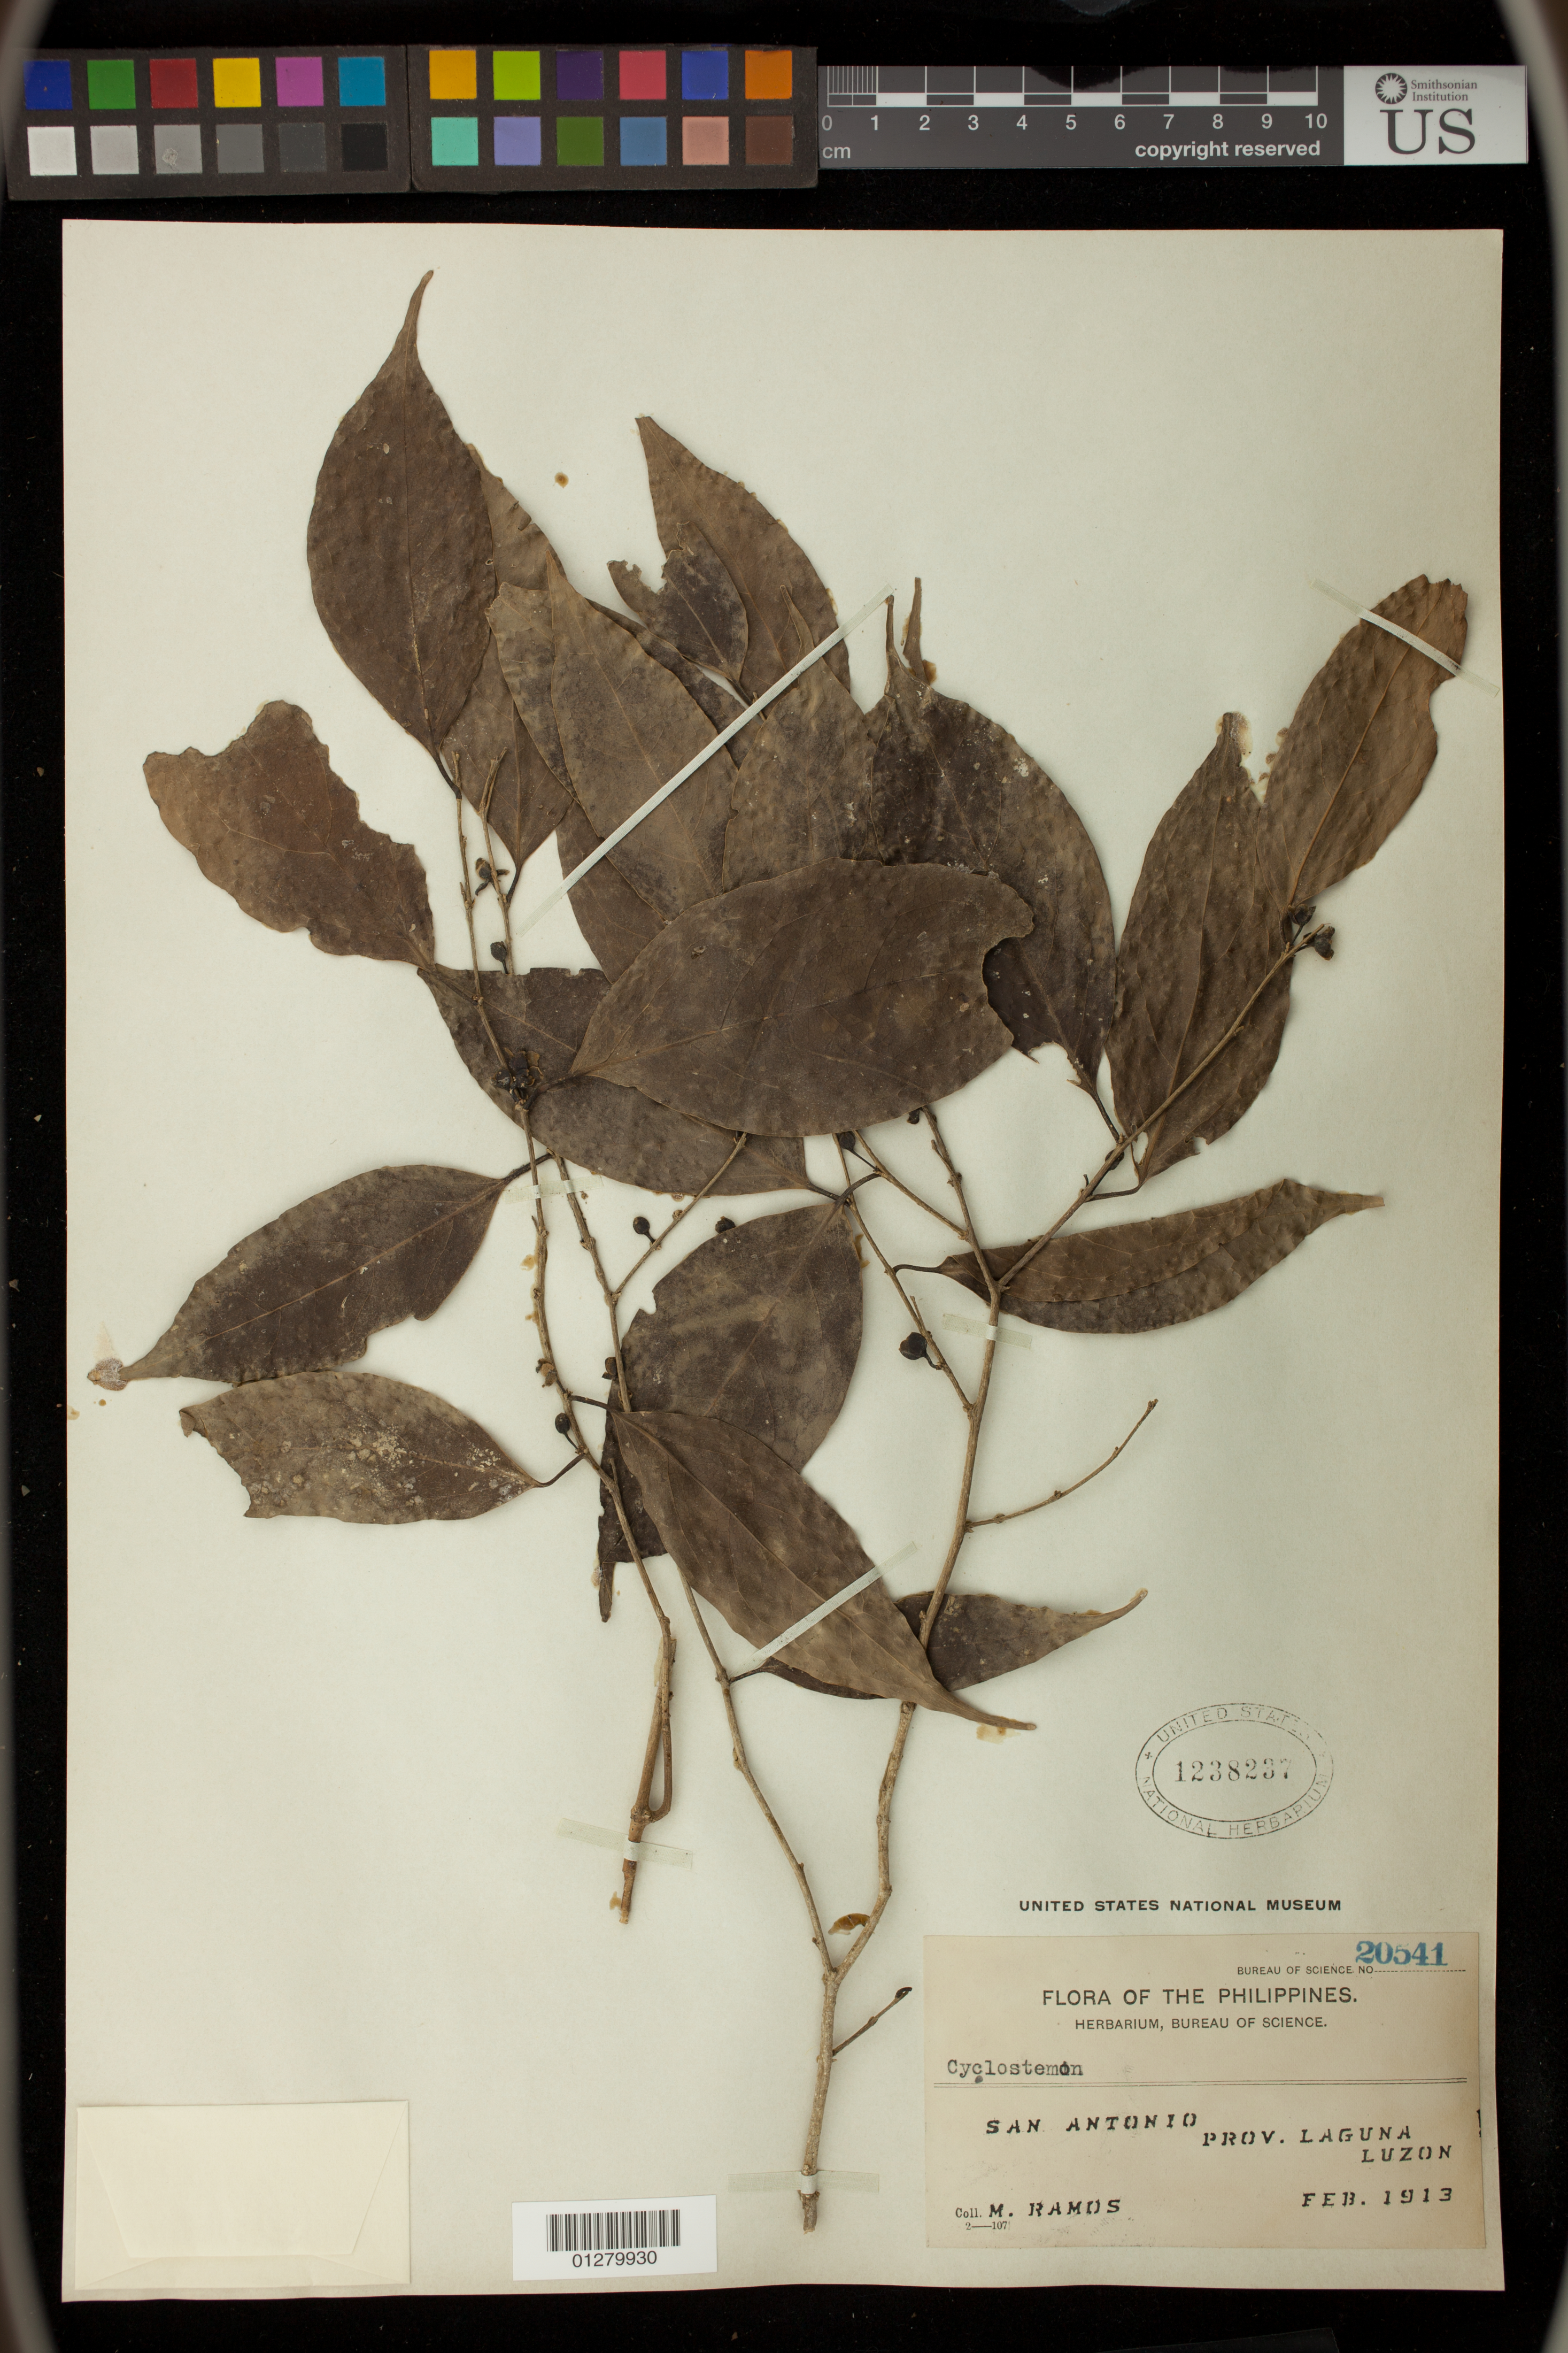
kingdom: Plantae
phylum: Tracheophyta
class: Magnoliopsida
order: Malpighiales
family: Putranjivaceae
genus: Drypetes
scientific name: Drypetes microphylla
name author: (Merr.) Pax & K. Hoffm.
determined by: Shaw, H. K. A.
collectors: M. Ramos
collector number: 20541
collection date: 1913-02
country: Philippines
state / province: Calabarzon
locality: San Antonio, Prov. Laguna, Luzon.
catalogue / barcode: US 1238237